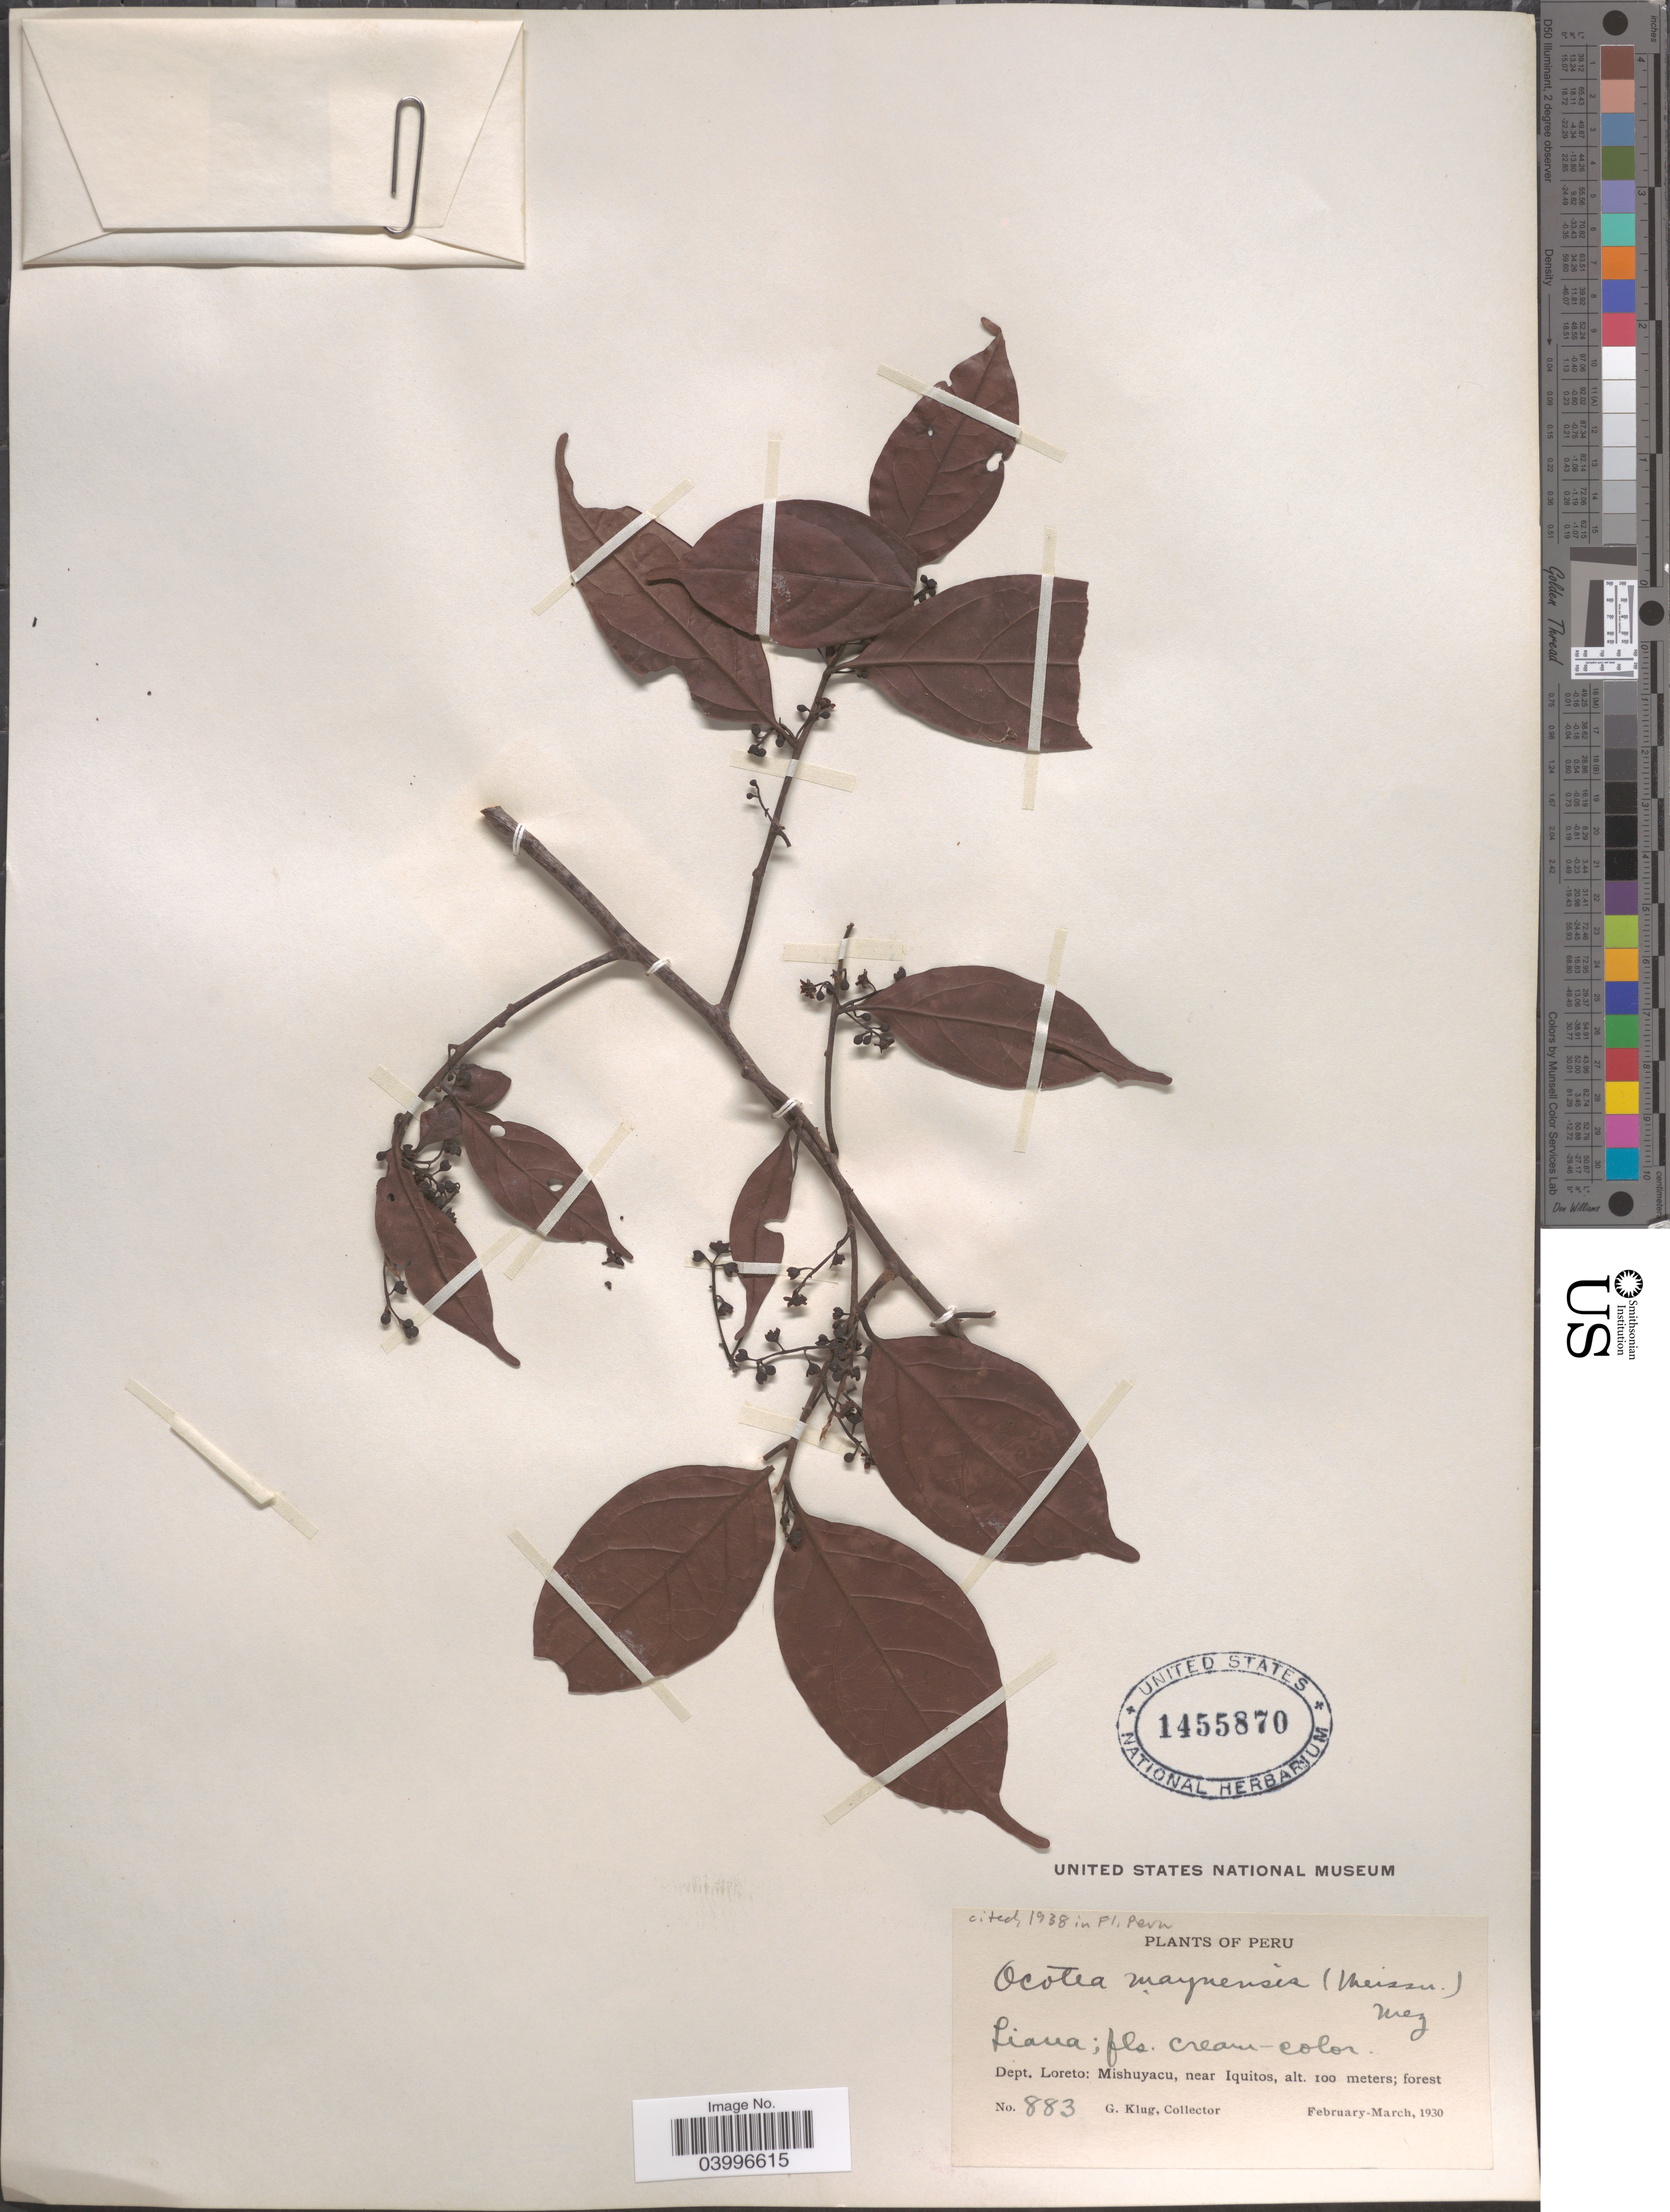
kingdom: Plantae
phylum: Tracheophyta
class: Magnoliopsida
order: Laurales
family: Lauraceae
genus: Ocotea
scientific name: Ocotea maynensis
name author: (Meisn.) Mez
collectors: G. Klug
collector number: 883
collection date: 1930-02/1930-03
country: Peru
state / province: Loreto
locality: Dept. Loreto: Mishuyacu, near Iquitos.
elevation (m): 100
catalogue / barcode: US 1455870